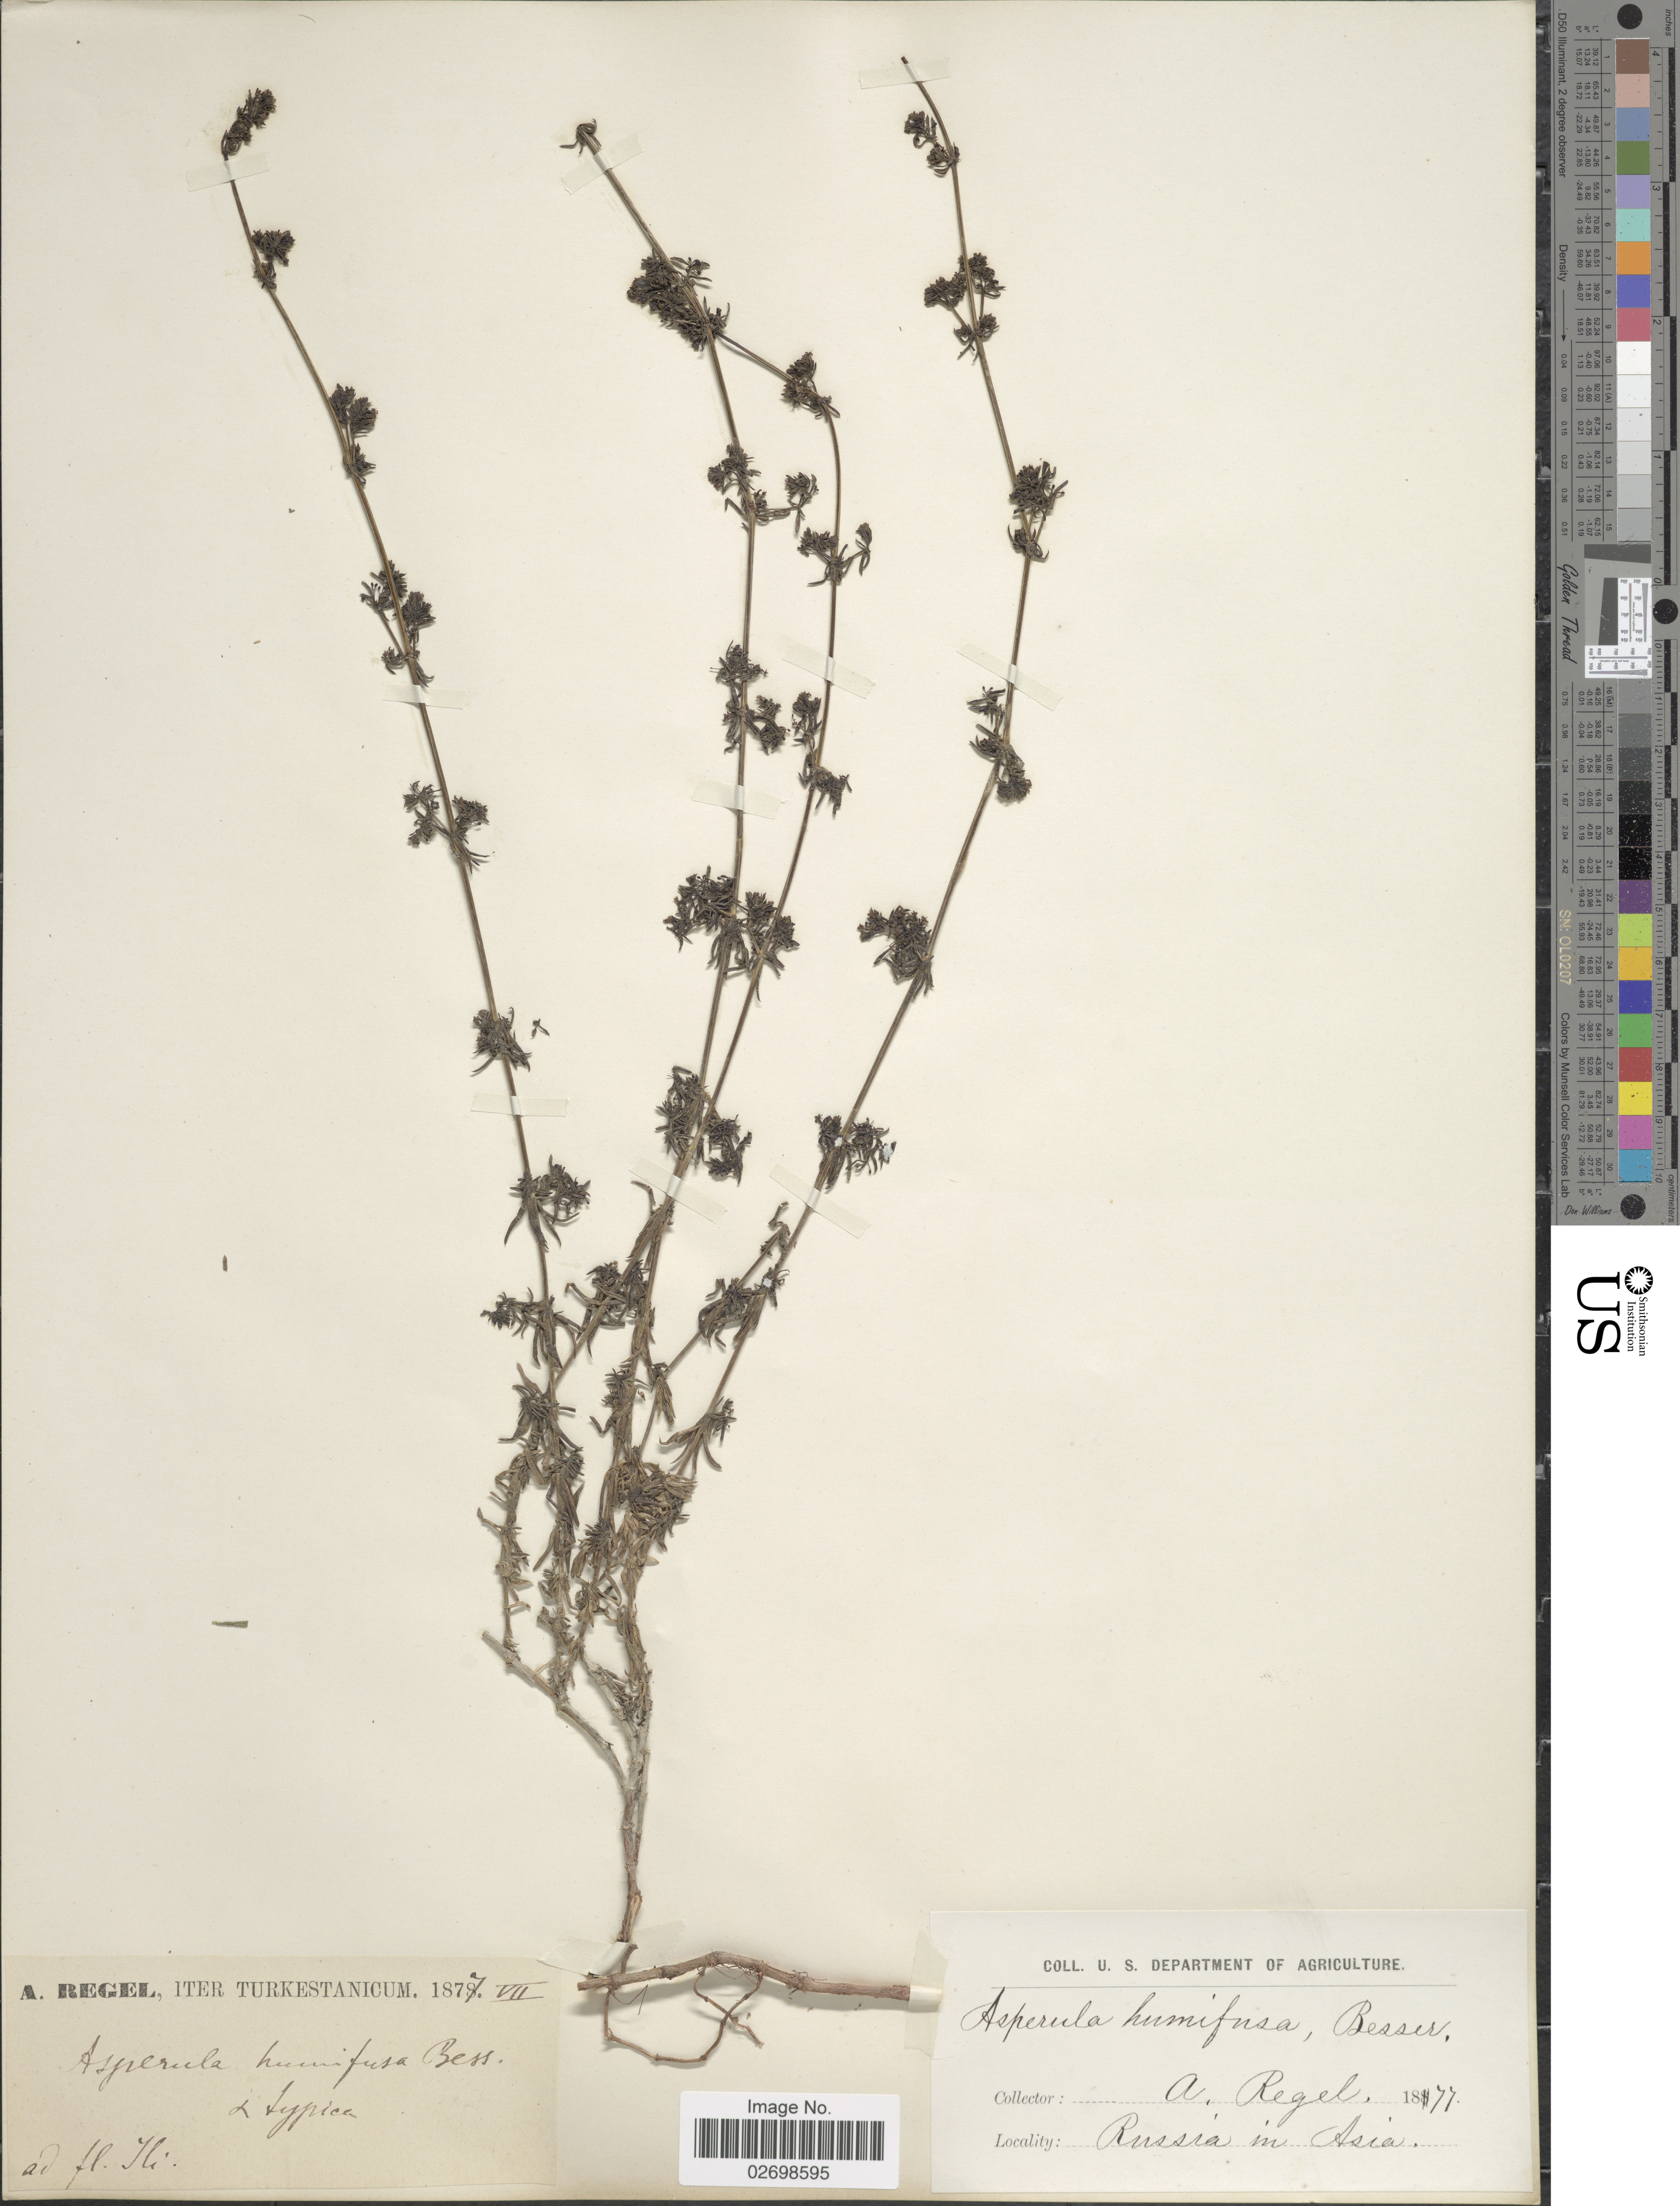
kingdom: Plantae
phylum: Tracheophyta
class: Magnoliopsida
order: Gentianales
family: Rubiaceae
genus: Galium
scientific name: Galium humifusum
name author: M. Bieb.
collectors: A. Regel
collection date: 1877-07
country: Russian Federation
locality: Russia in Asia, Turkestanicum